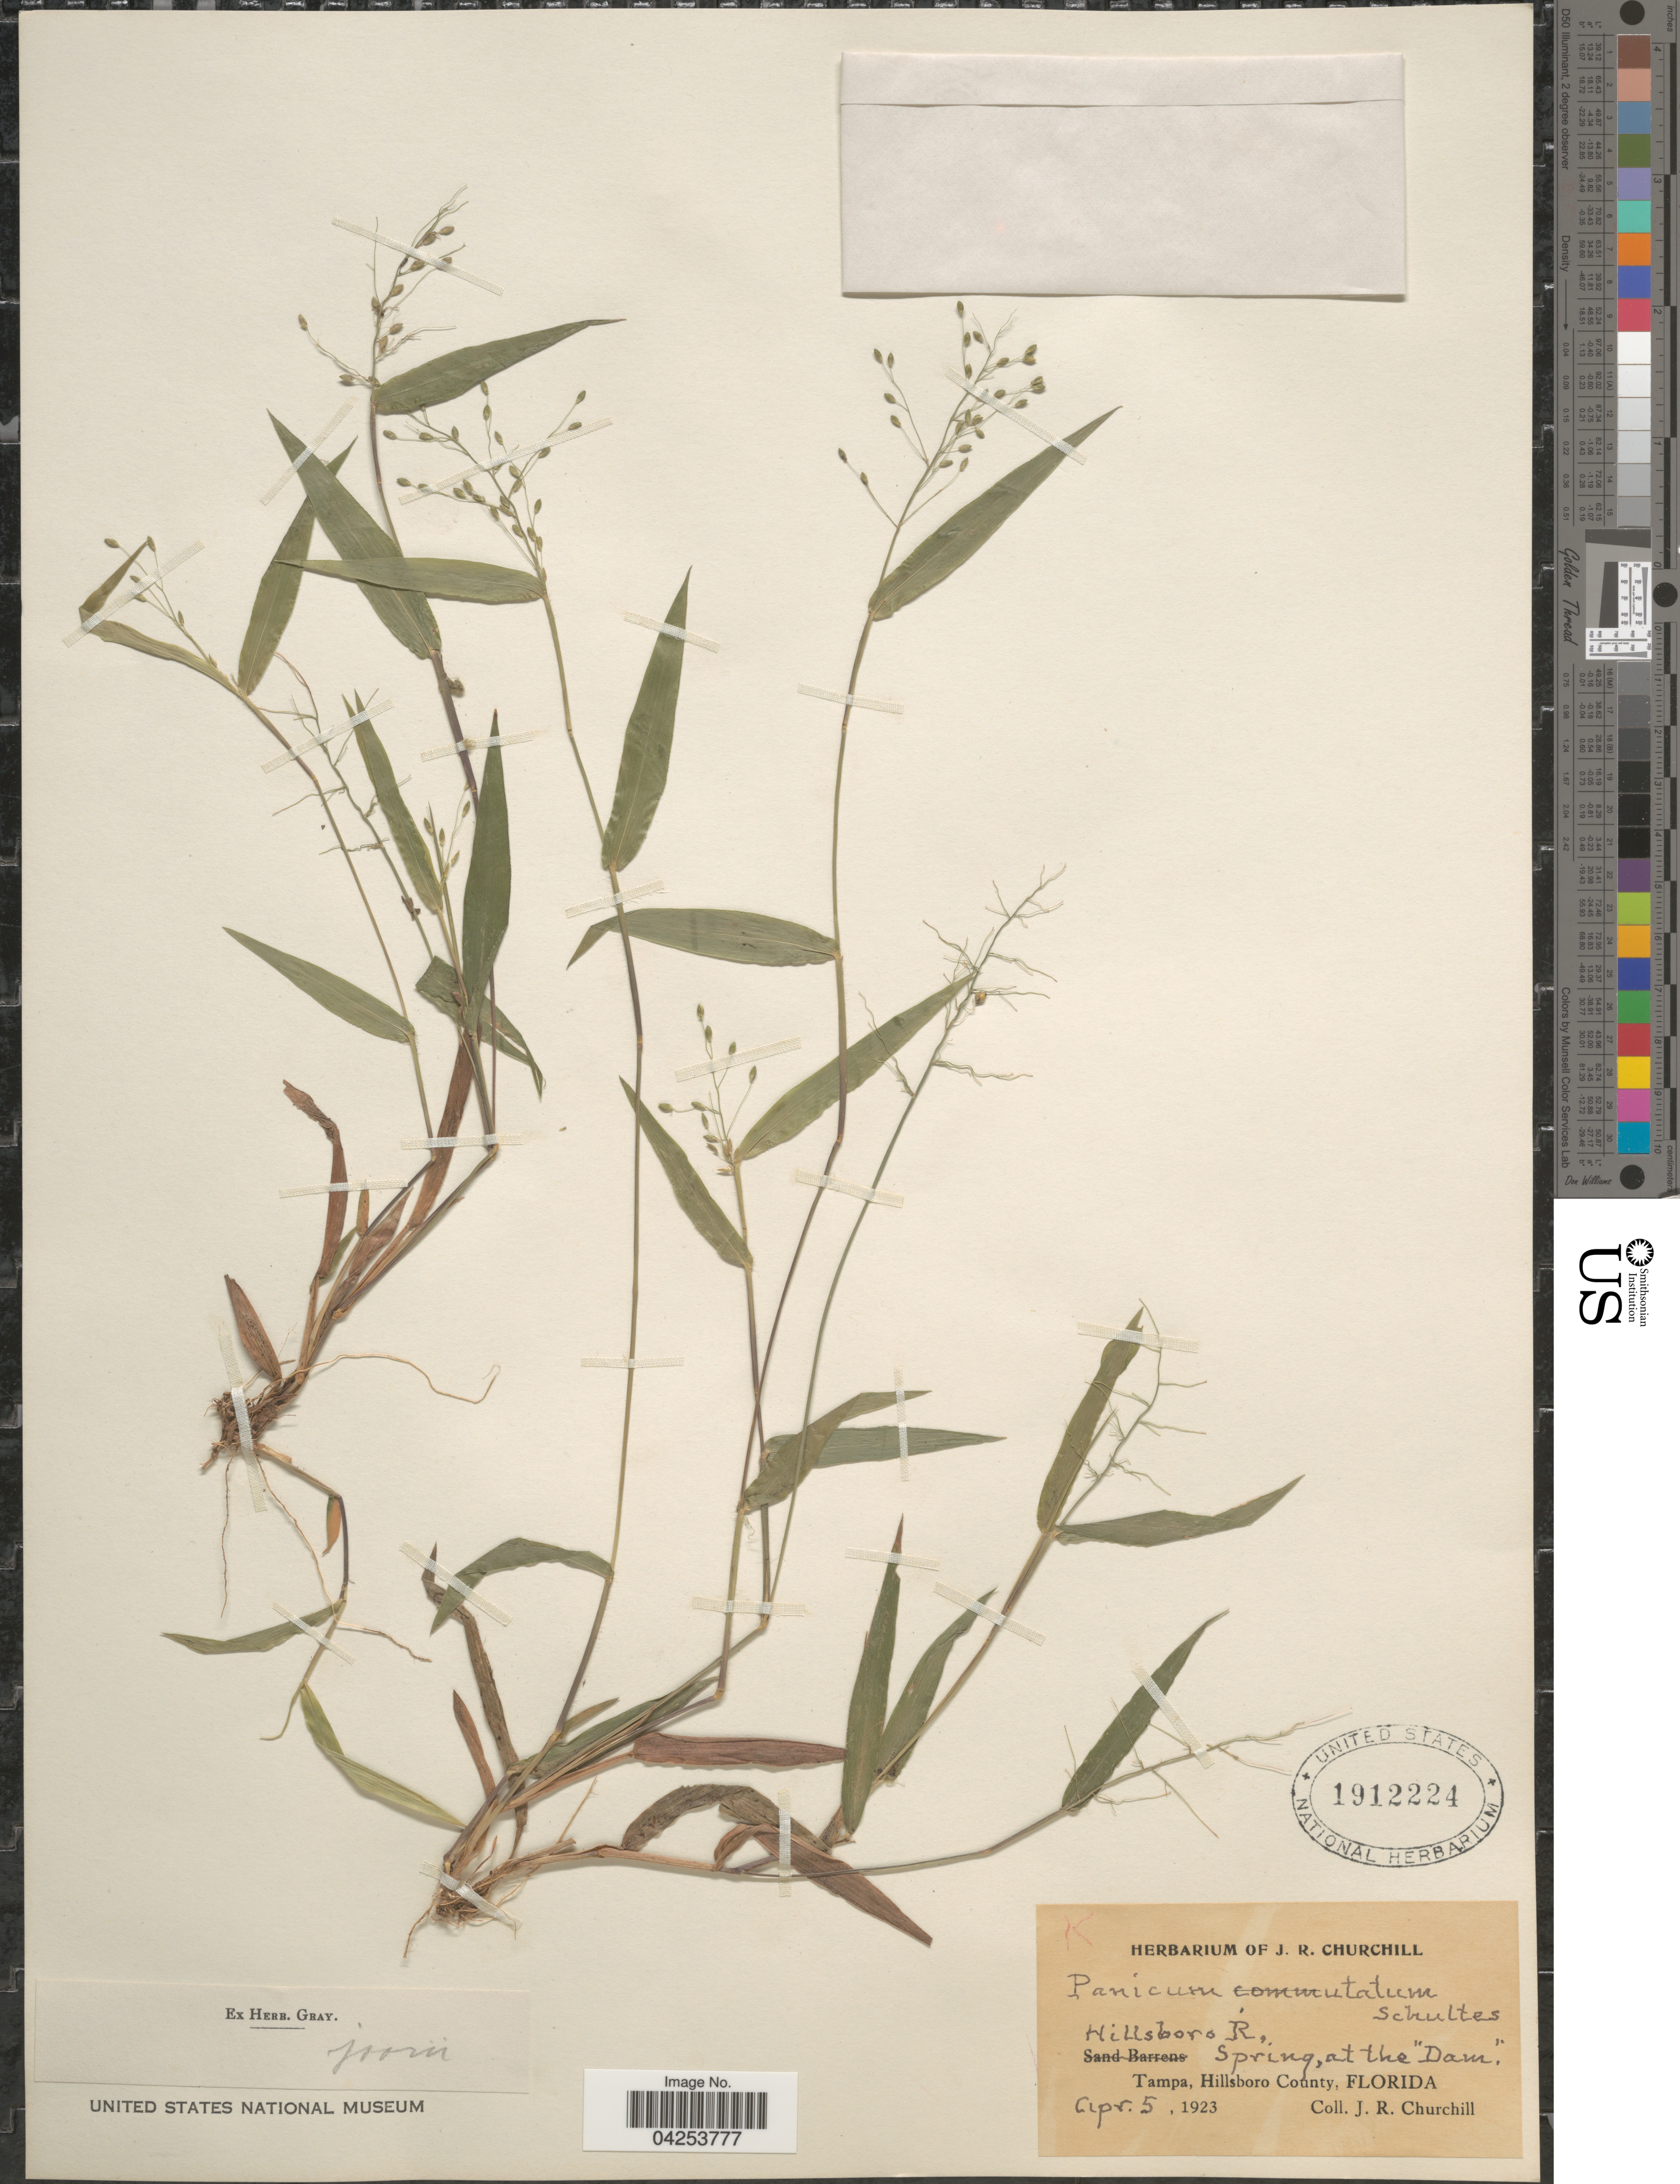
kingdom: Plantae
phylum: Tracheophyta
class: Liliopsida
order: Poales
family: Poaceae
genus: Dichanthelium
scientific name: Dichanthelium commutatum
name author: (Schult.) Gould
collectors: J. Churchill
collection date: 1923-04-05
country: United States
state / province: Florida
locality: Hillsboro R. Spring, at the "Dam". Tampa, Hillsboro County.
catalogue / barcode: US 1912224